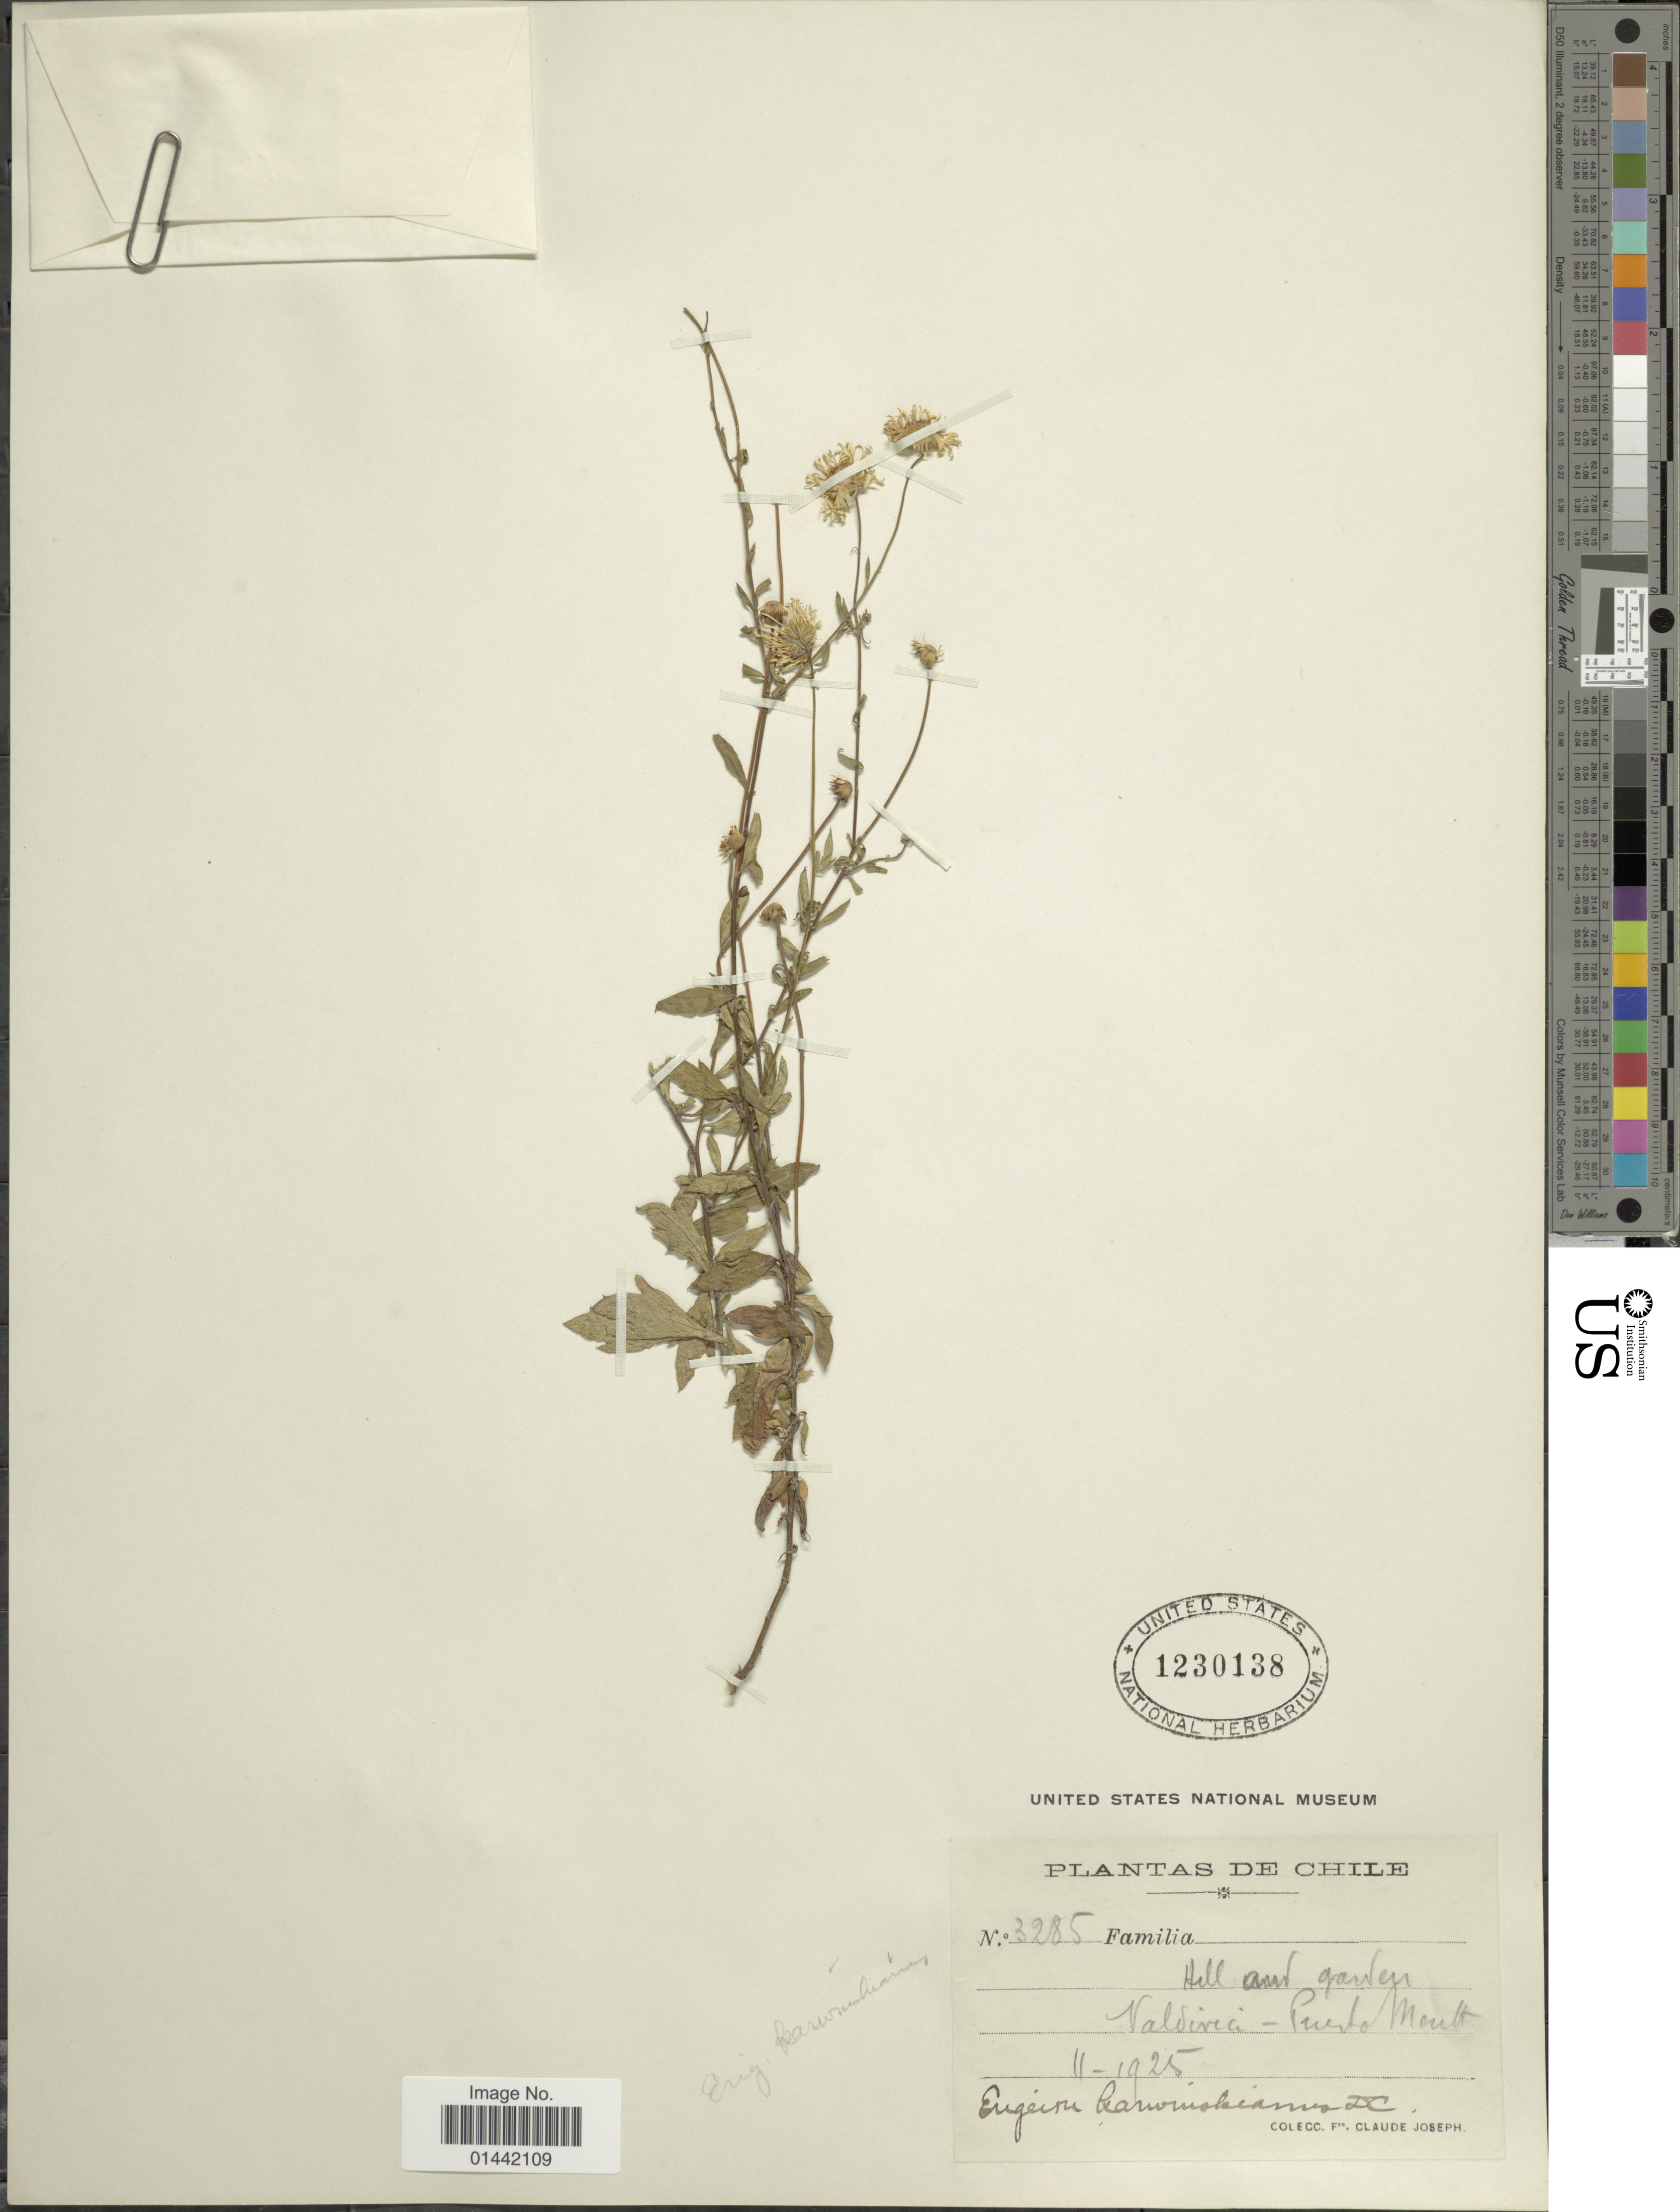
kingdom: Plantae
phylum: Tracheophyta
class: Magnoliopsida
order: Asterales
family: Asteraceae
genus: Erigeron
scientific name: Erigeron karvinskianus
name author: DC.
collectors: Bro. Claude-Joseph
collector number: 3285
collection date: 1925-11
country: Chile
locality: Hill and garden, Valdivia, Puerto Montt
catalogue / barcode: US 1230138